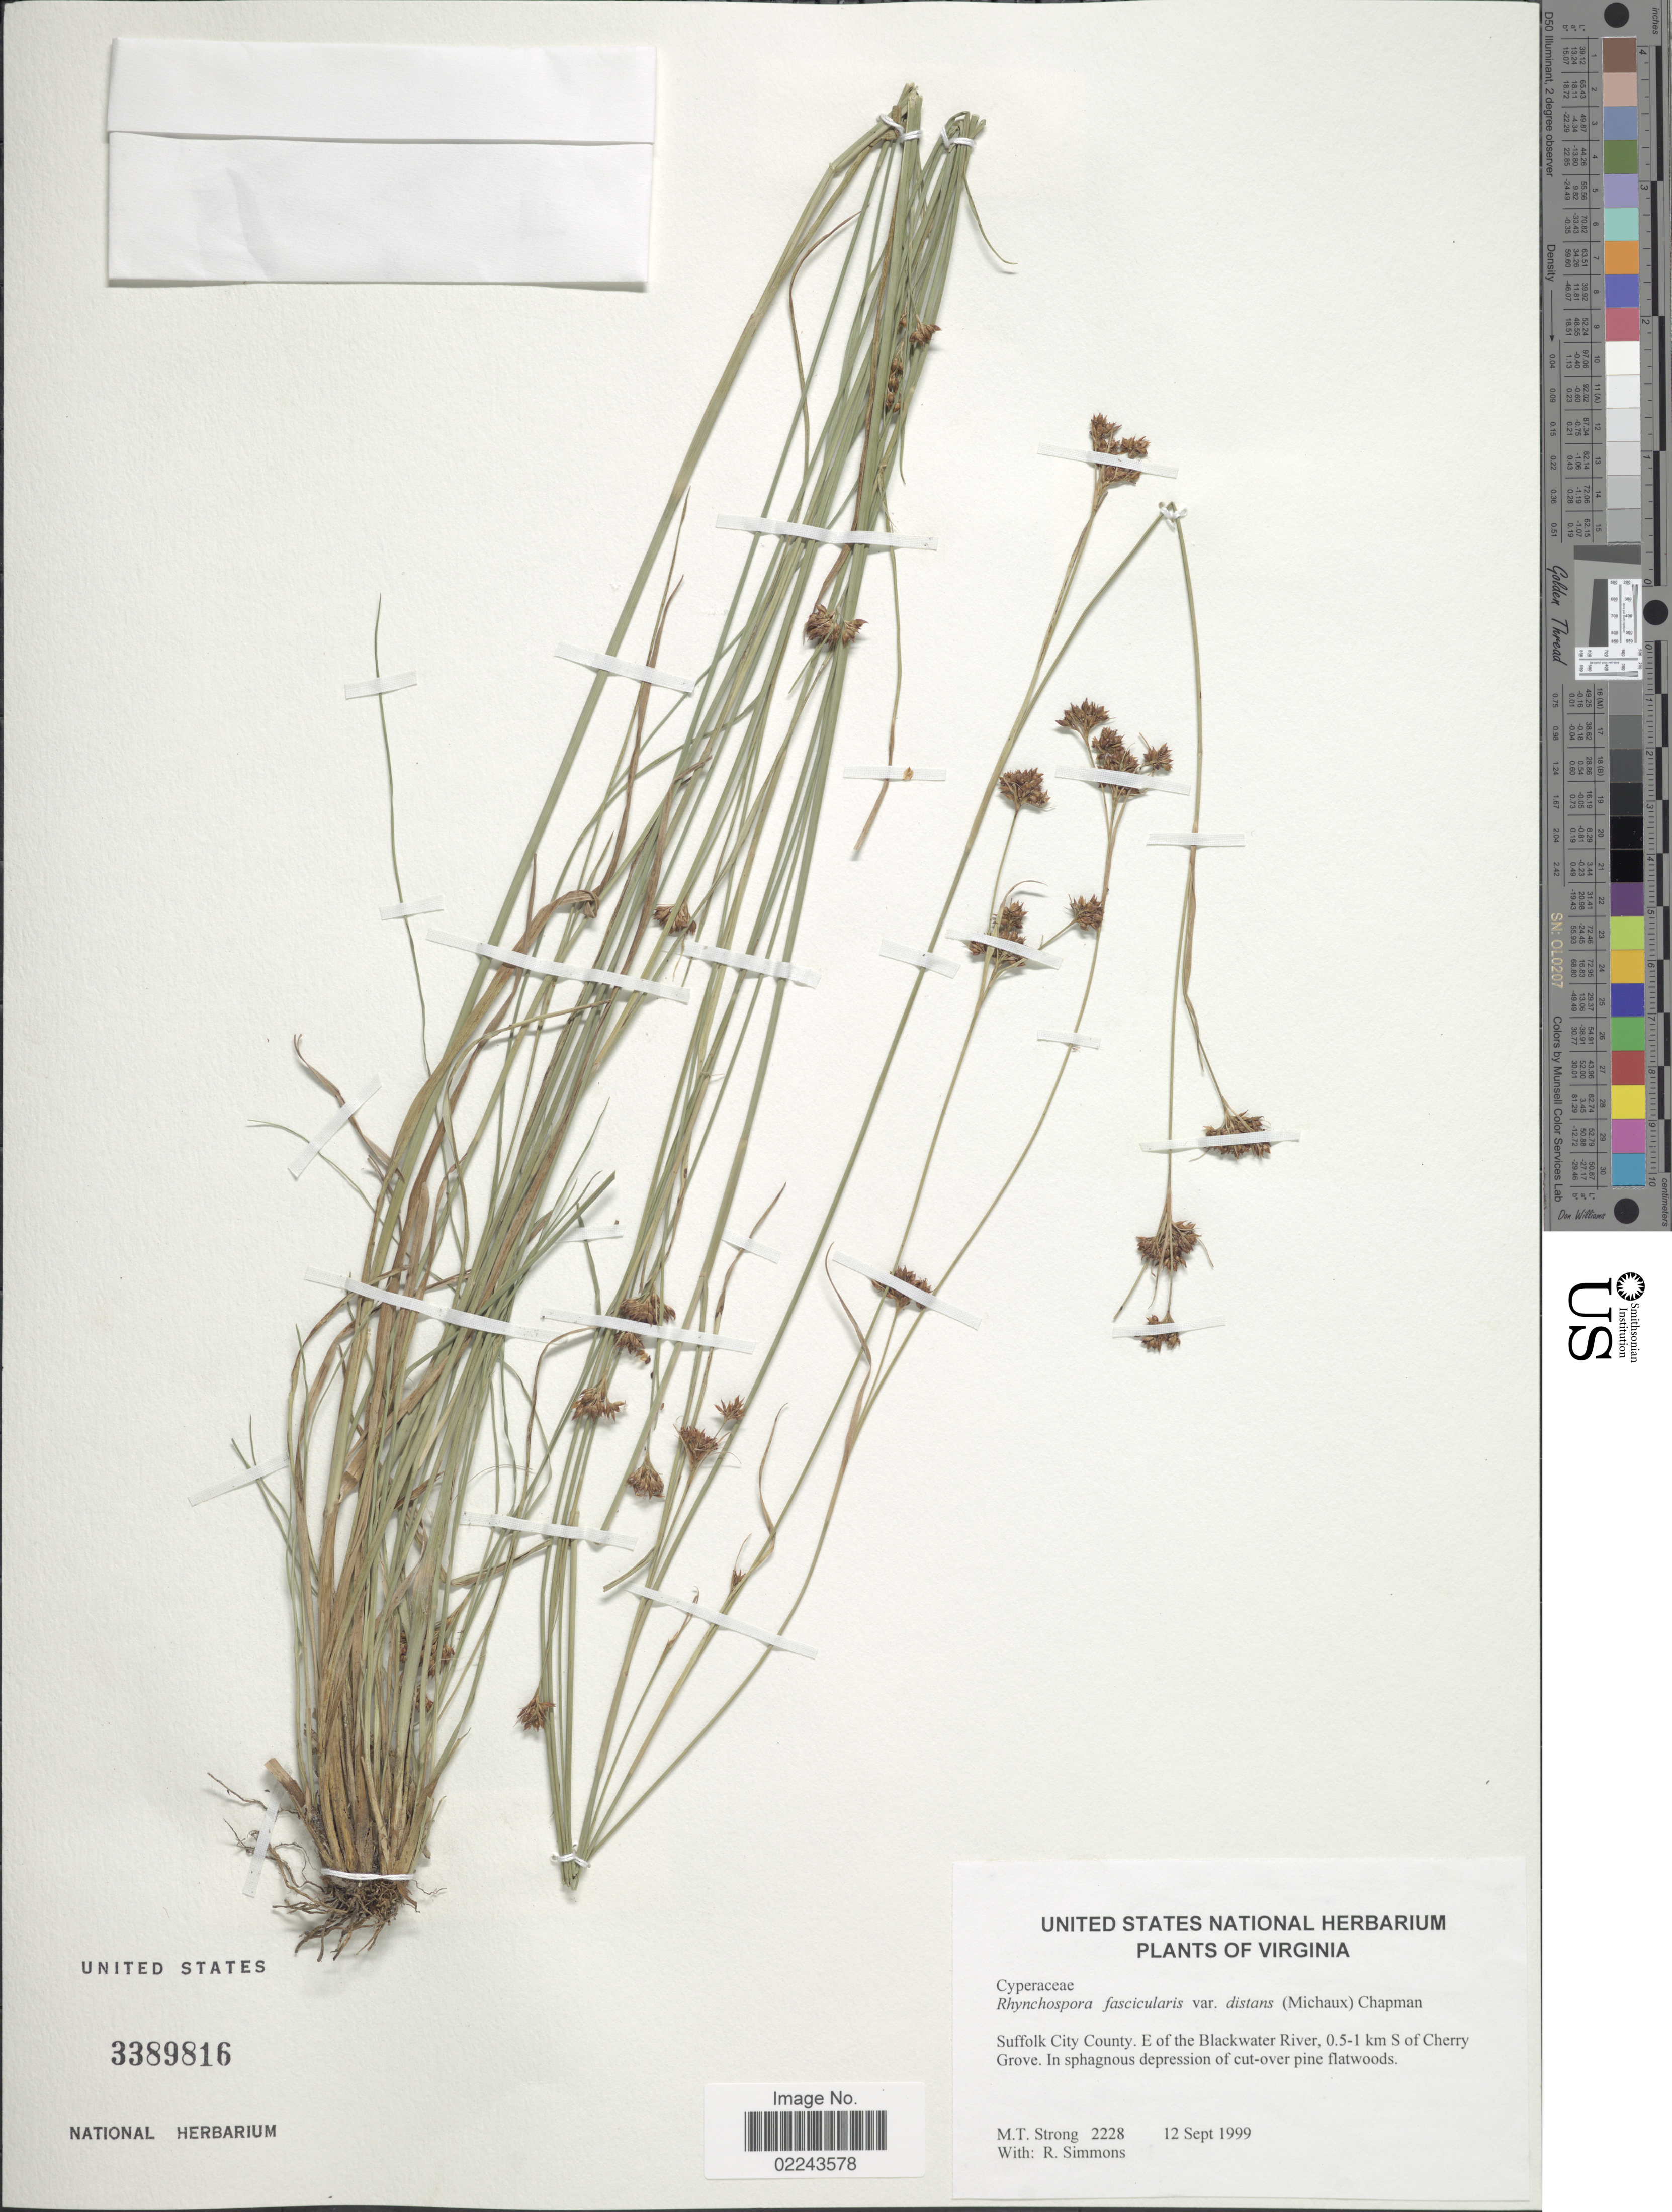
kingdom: Plantae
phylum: Tracheophyta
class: Liliopsida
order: Poales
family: Cyperaceae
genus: Rhynchospora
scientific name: Rhynchospora distans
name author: (Michx.) Vahl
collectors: M. T. Strong & R. Simmons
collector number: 2228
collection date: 1999-09-12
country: United States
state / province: Virginia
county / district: City of Suffolk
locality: Suffolk City County, E of the Blackwater River, 0.5-1 km S of Cherry Grove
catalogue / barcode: US 3389816